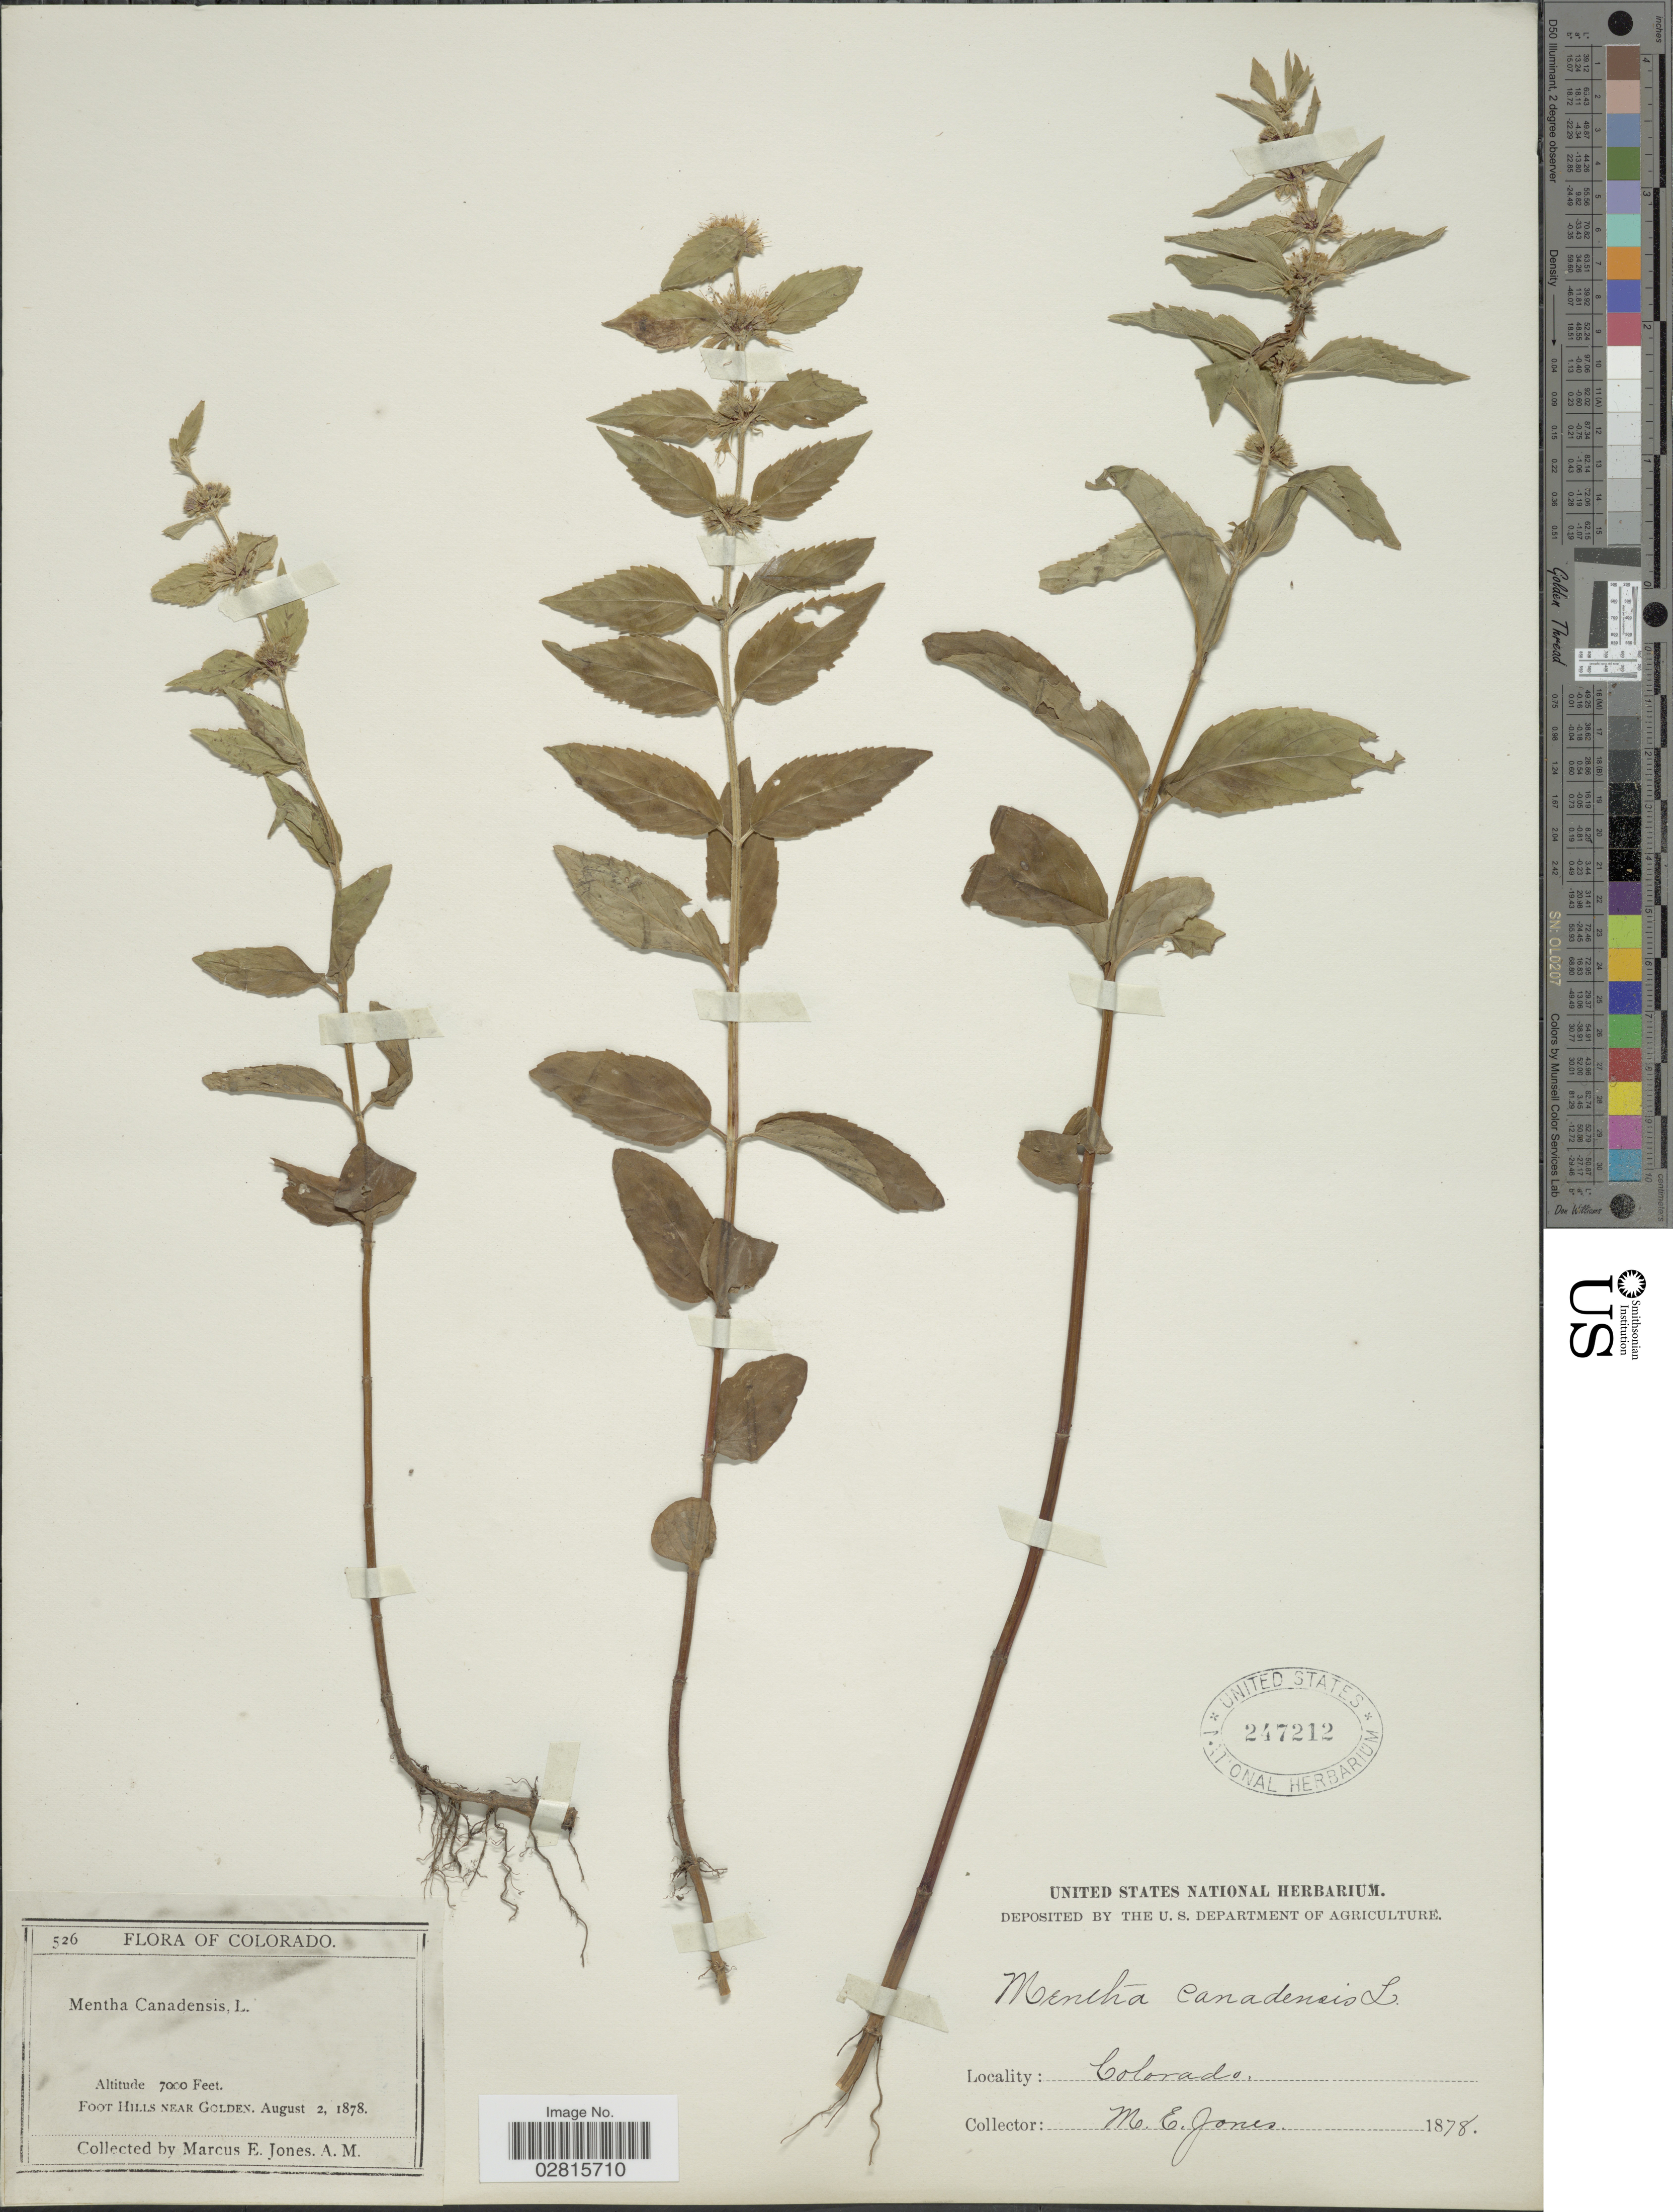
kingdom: Plantae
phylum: Tracheophyta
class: Magnoliopsida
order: Lamiales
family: Lamiaceae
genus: Mentha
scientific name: Mentha penardii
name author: (Briq.) Rydb.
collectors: M. E. Jones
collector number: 526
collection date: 1878-08-02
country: United States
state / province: Colorado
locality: Foot Hills near Golden.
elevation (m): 2134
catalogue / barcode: US 247212